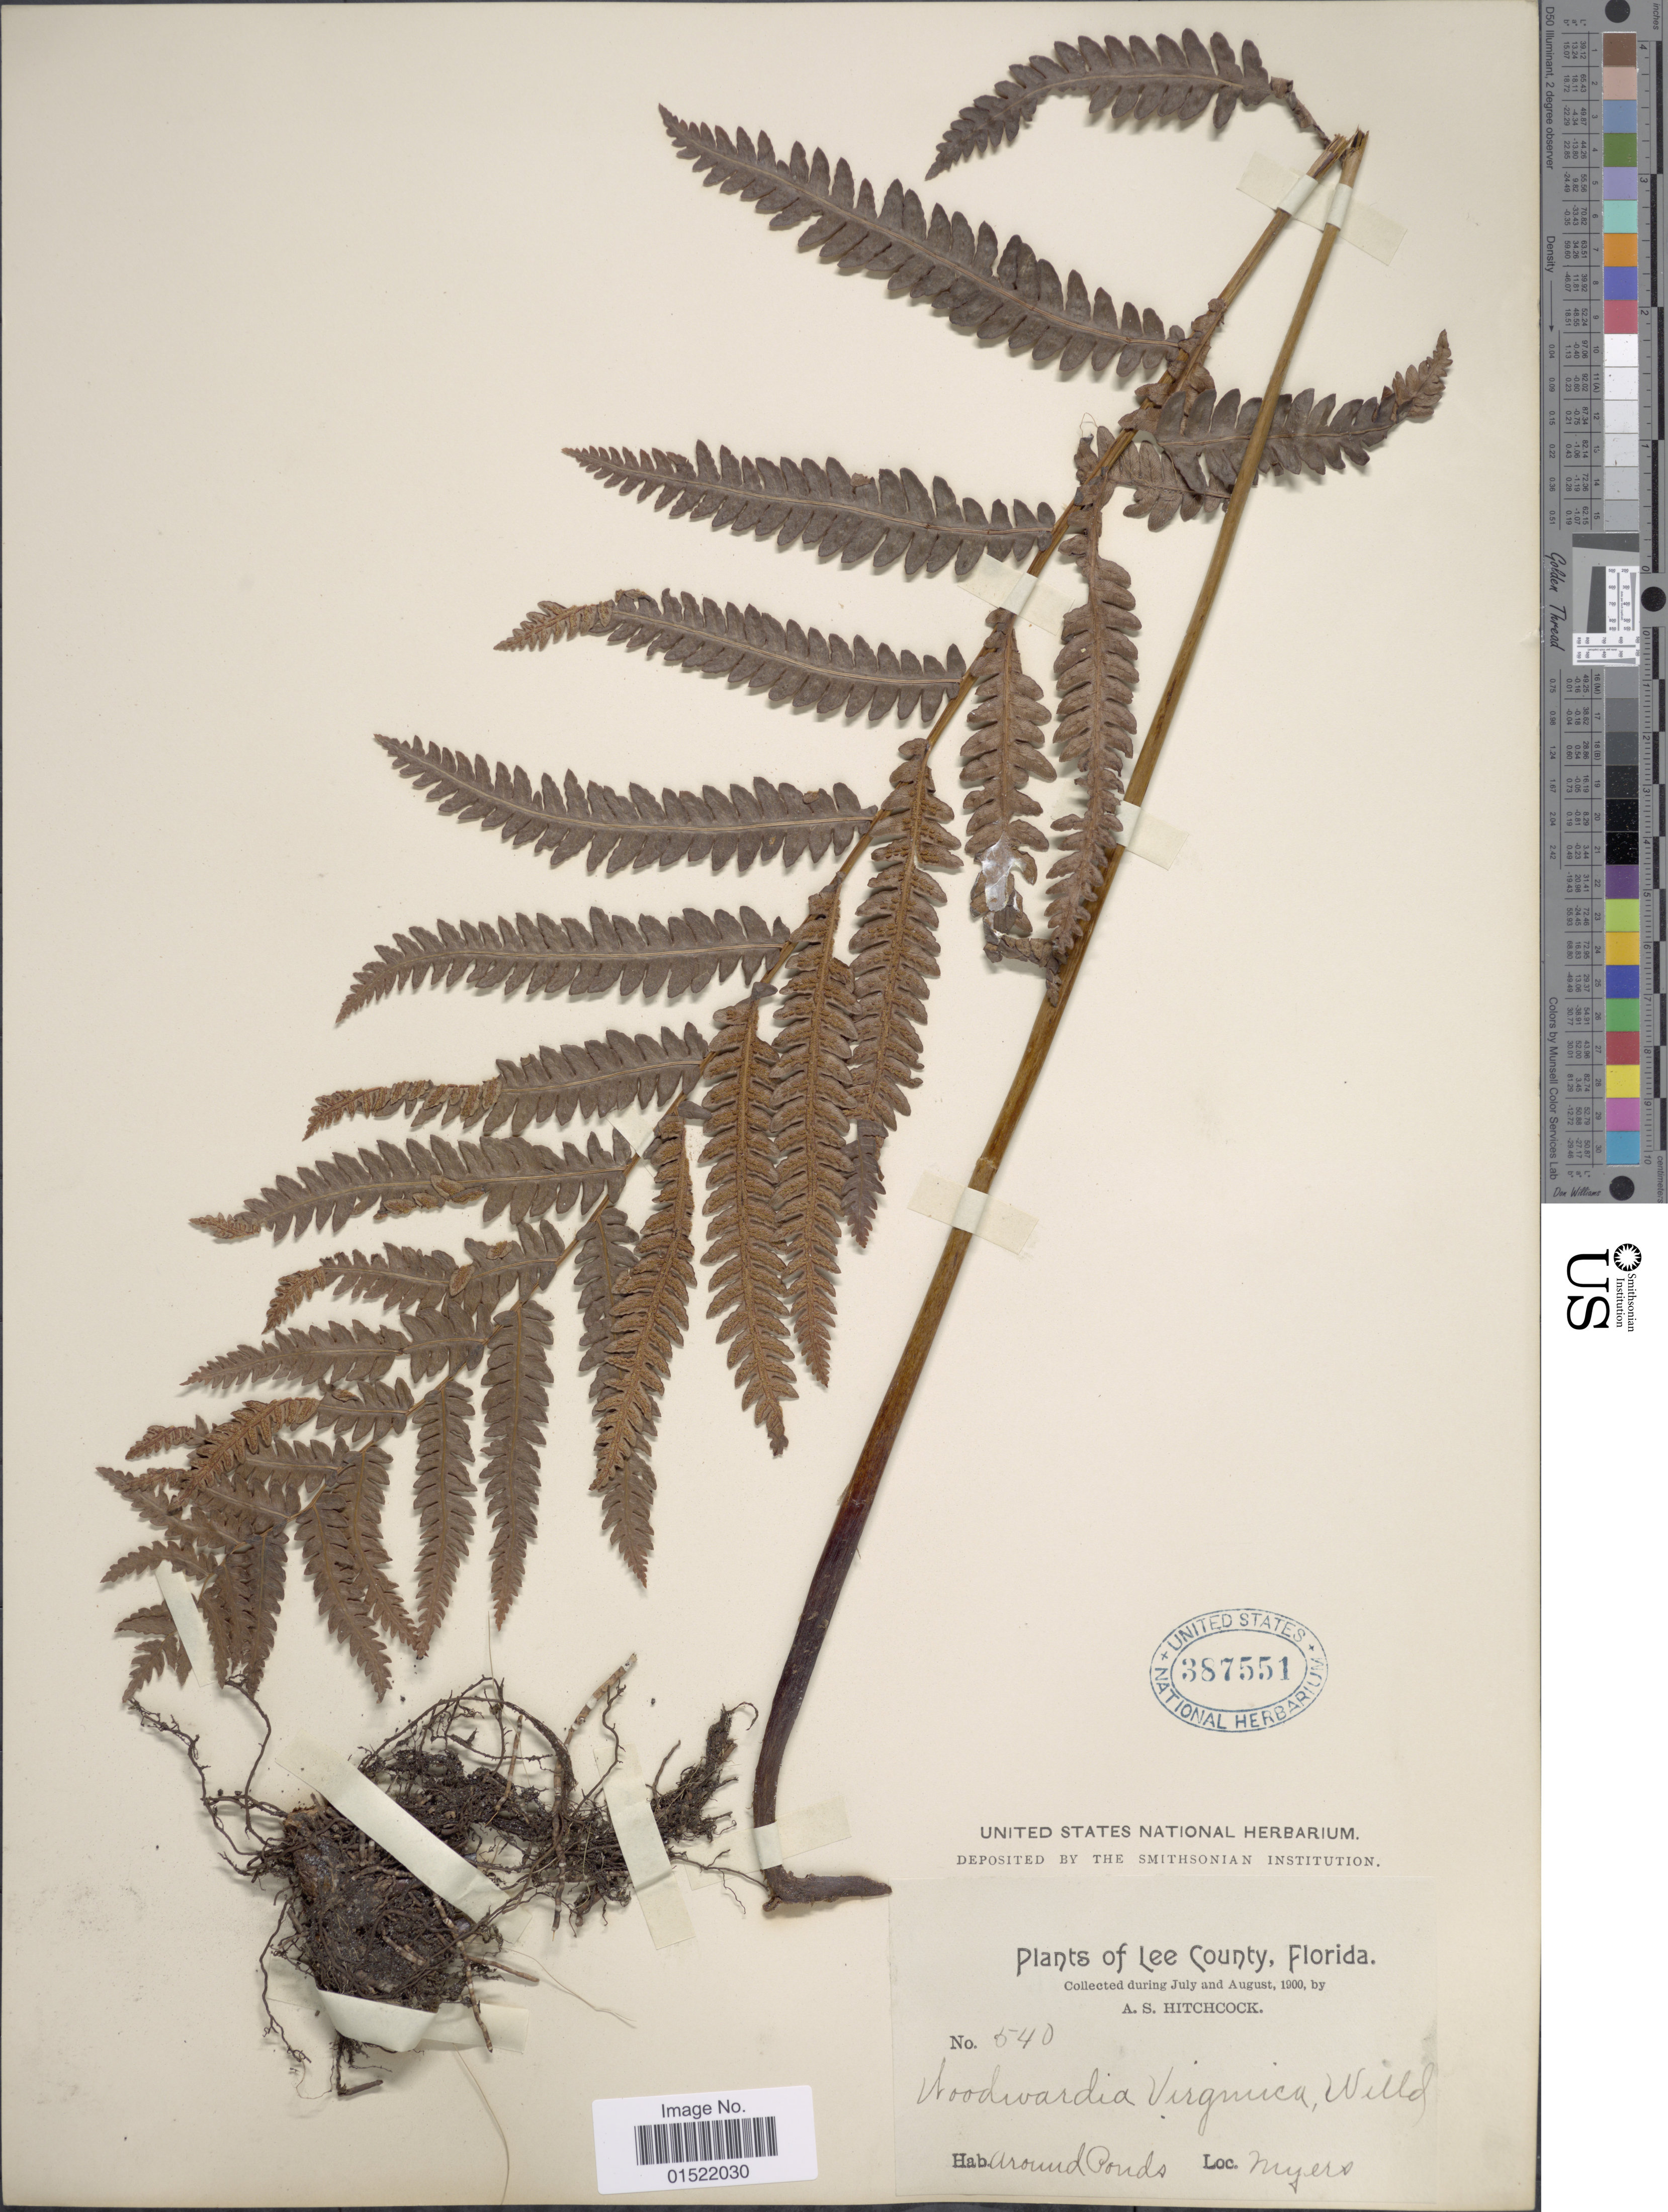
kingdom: Plantae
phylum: Tracheophyta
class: Polypodiopsida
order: Polypodiales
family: Blechnaceae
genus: Woodwardia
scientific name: Woodwardia virginica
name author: (L.) R.M. Sm.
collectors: A. S. Hitchcock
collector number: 540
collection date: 1900-07/1900-08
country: United States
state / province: Florida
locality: Lee County, Florida, Myers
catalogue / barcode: US 387551